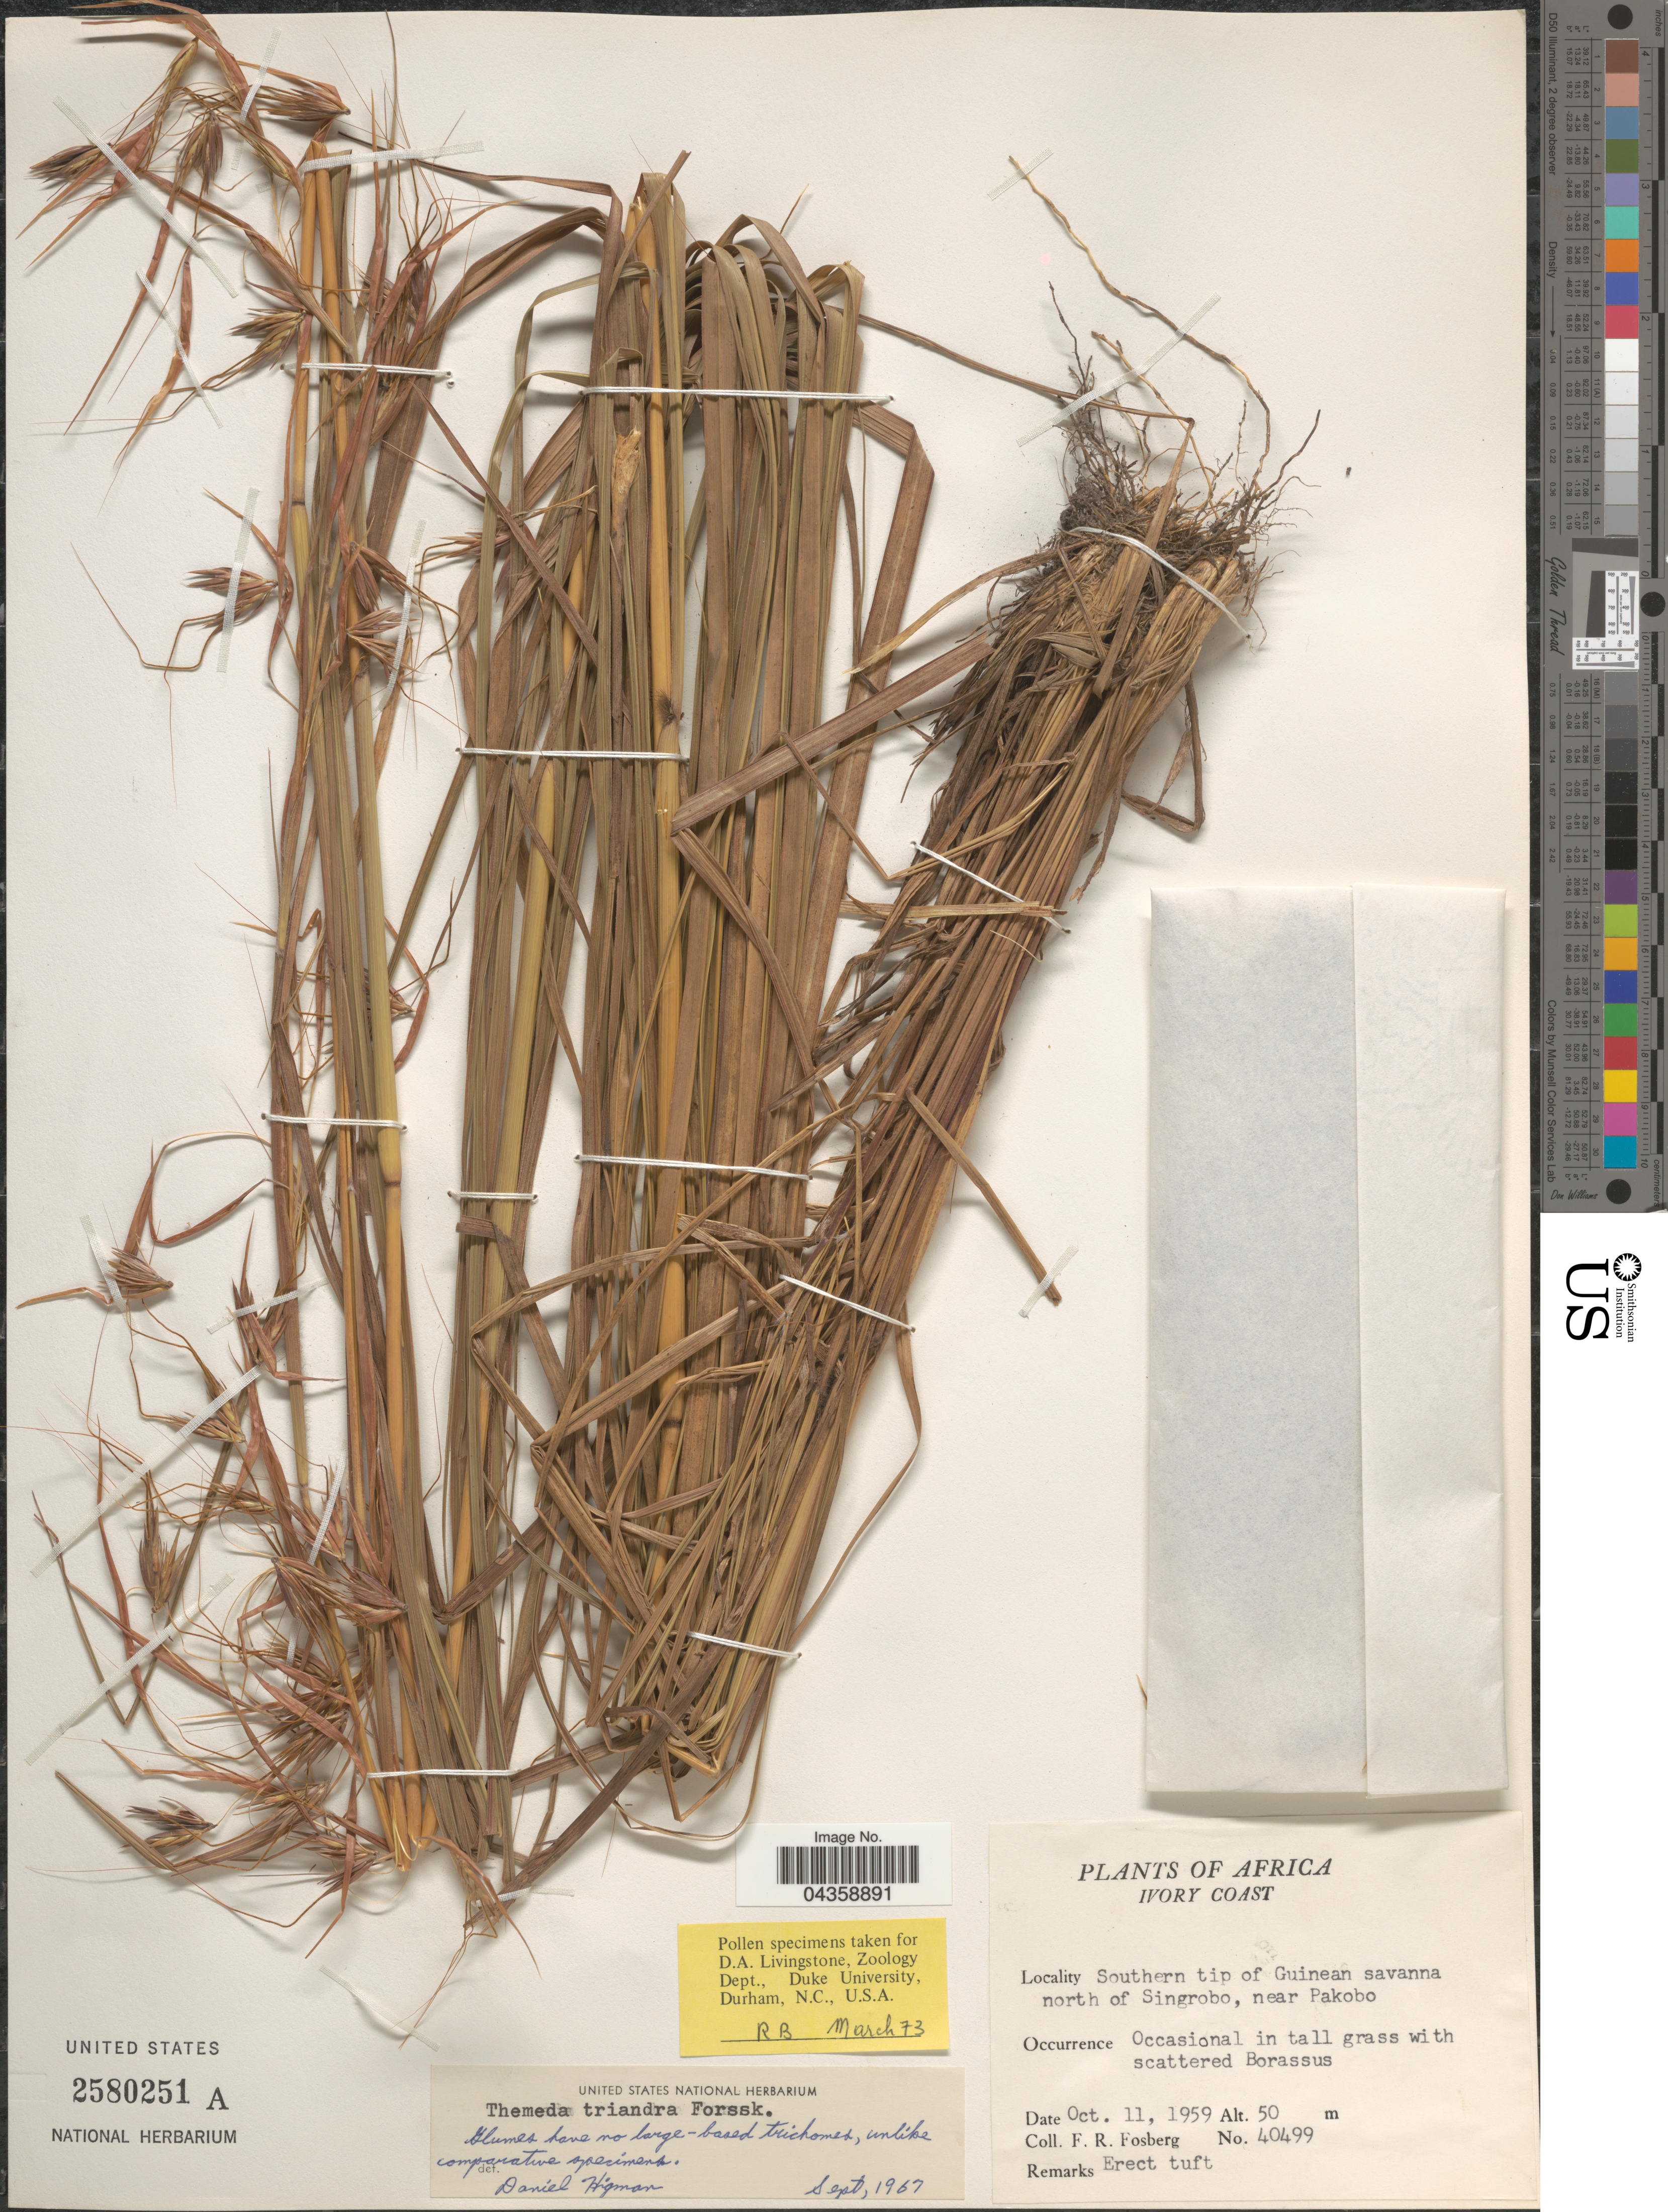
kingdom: Plantae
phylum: Tracheophyta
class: Liliopsida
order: Poales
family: Poaceae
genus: Themeda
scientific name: Themeda triandra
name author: Forssk.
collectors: F. R. Fosberg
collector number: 40499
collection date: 1959-10-11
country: Ivory Coast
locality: Southern tip of Guinean savanna north of Singrobo, near Pakobo.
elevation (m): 50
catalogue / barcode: US 2580251A